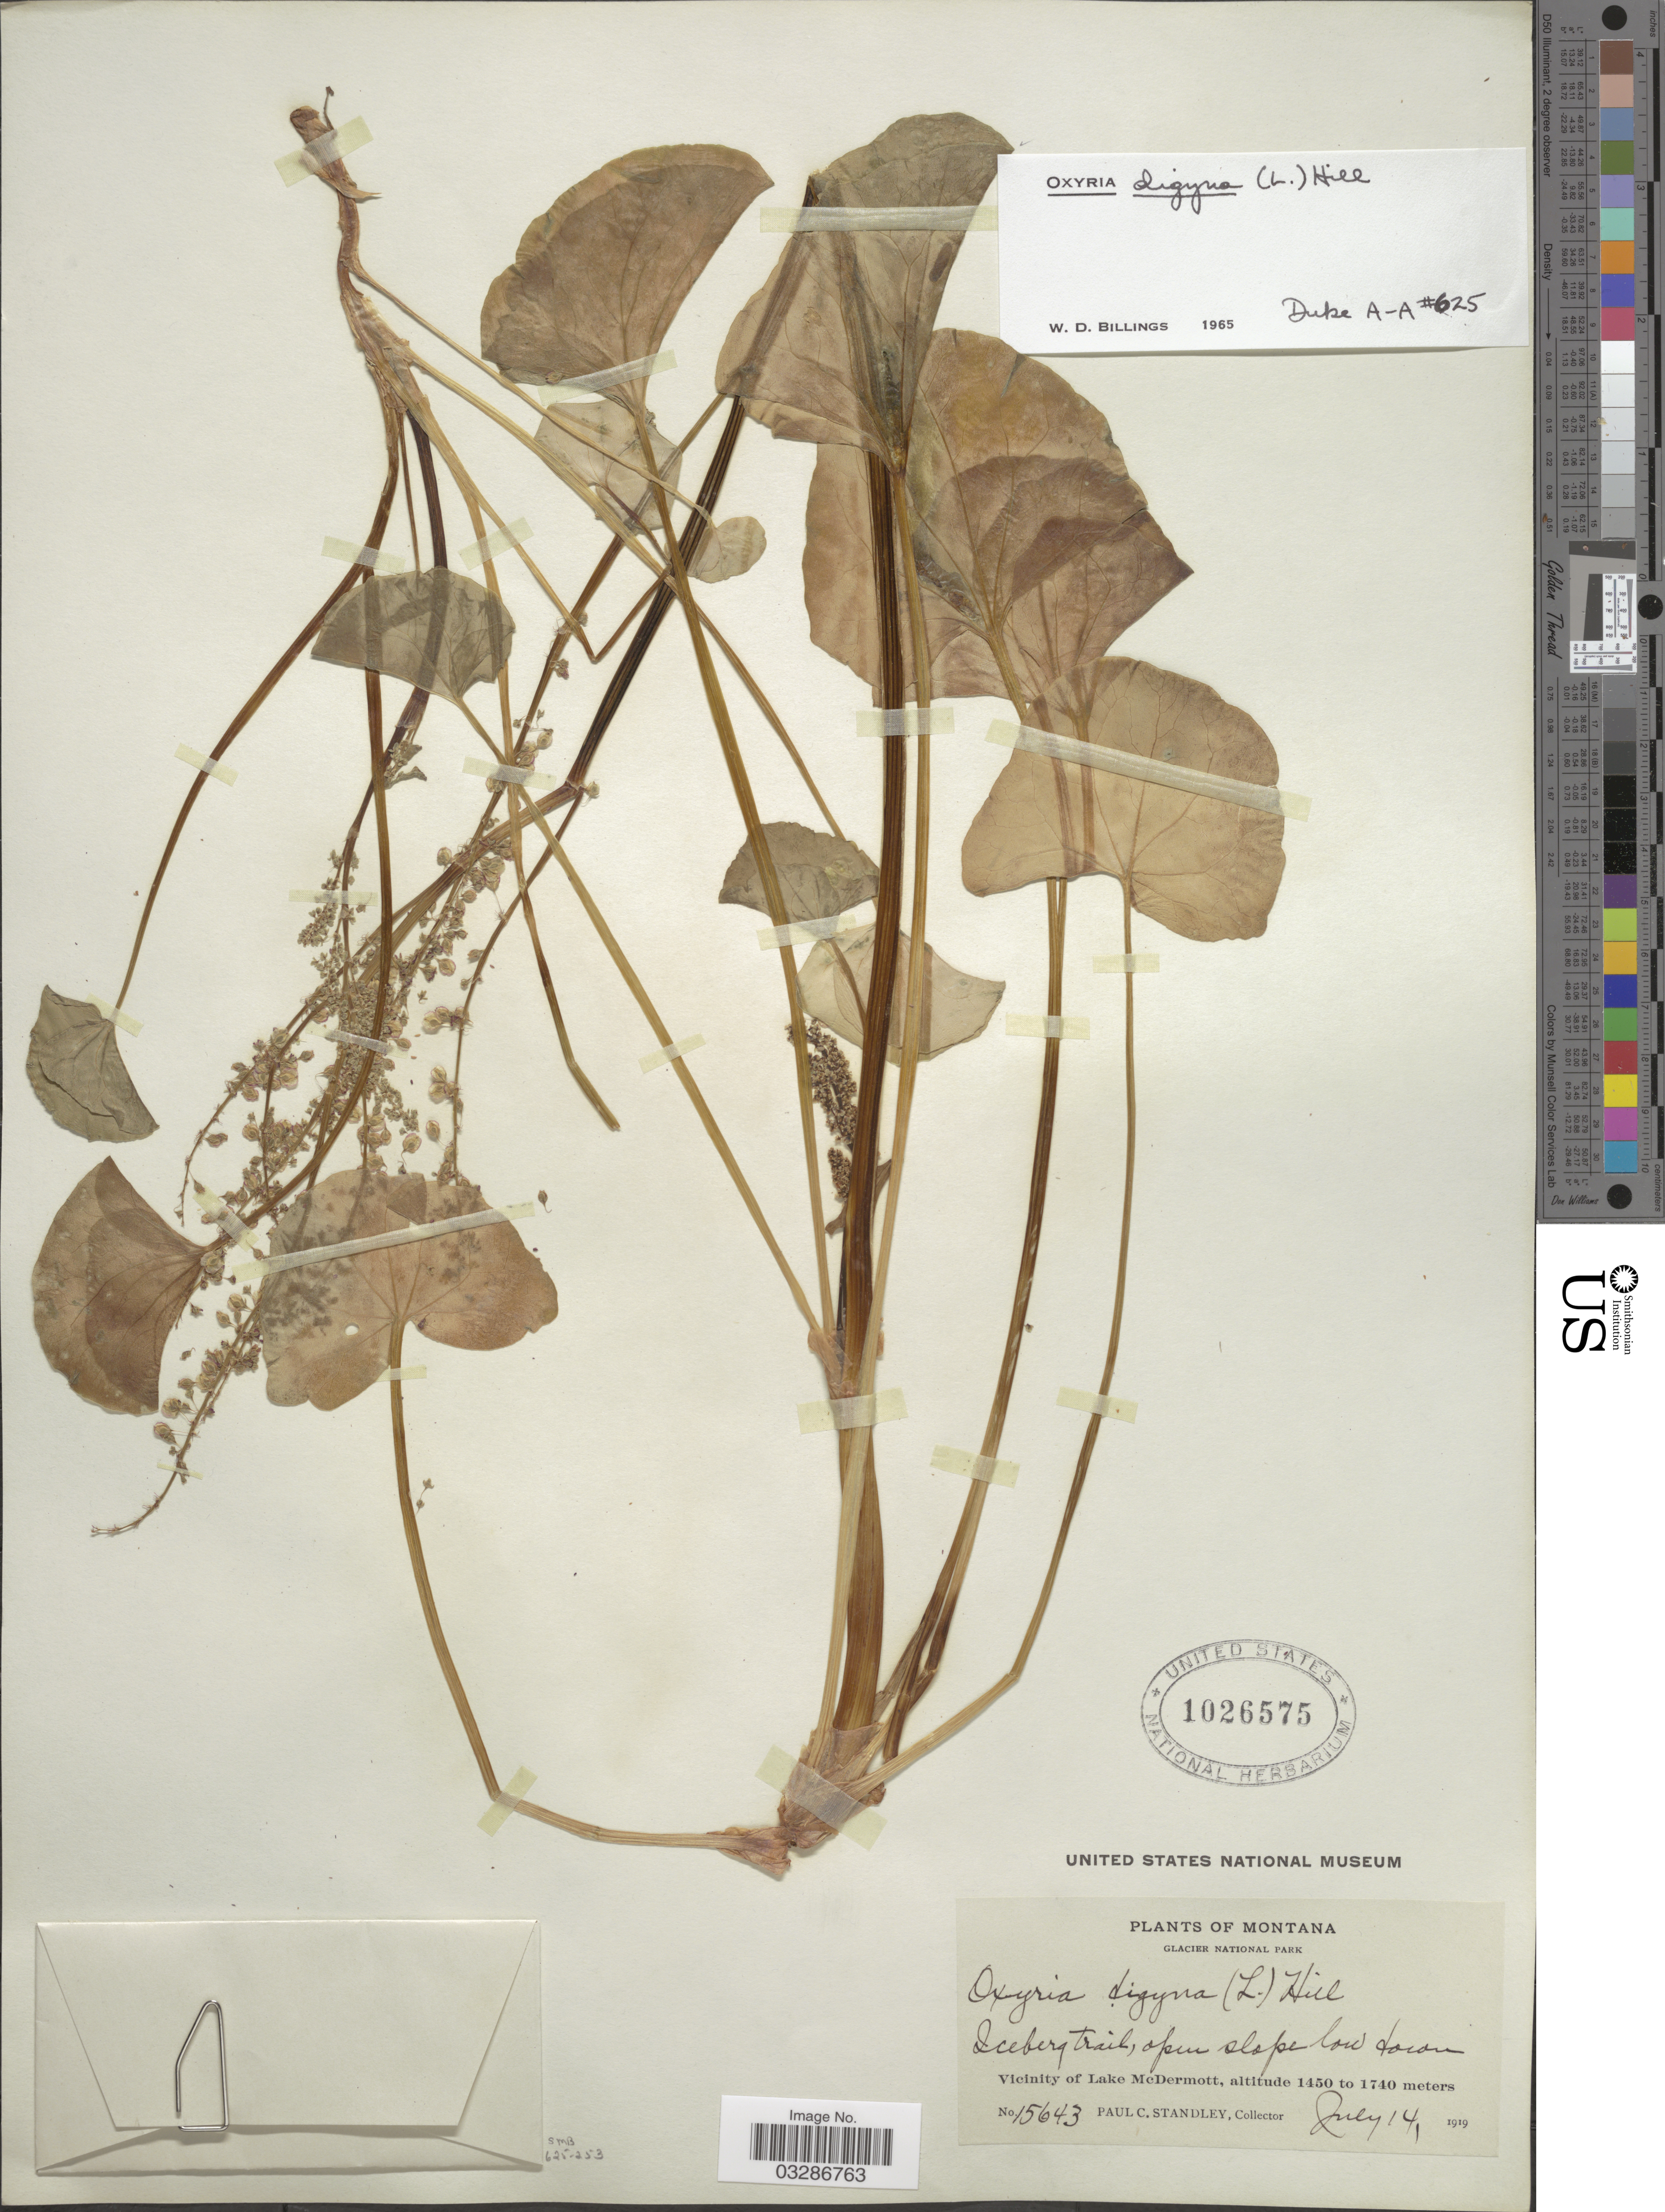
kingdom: Plantae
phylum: Tracheophyta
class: Magnoliopsida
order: Caryophyllales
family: Polygonaceae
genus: Oxyria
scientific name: Oxyria digyna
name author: (L.) Hill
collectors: P. C. Standley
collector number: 15643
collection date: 1919-07-14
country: United States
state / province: Montana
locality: Glacier National Park. Iceberg trail, open slope low town. Vicinity of Lake McDermott.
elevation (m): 1450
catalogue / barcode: US 1026575